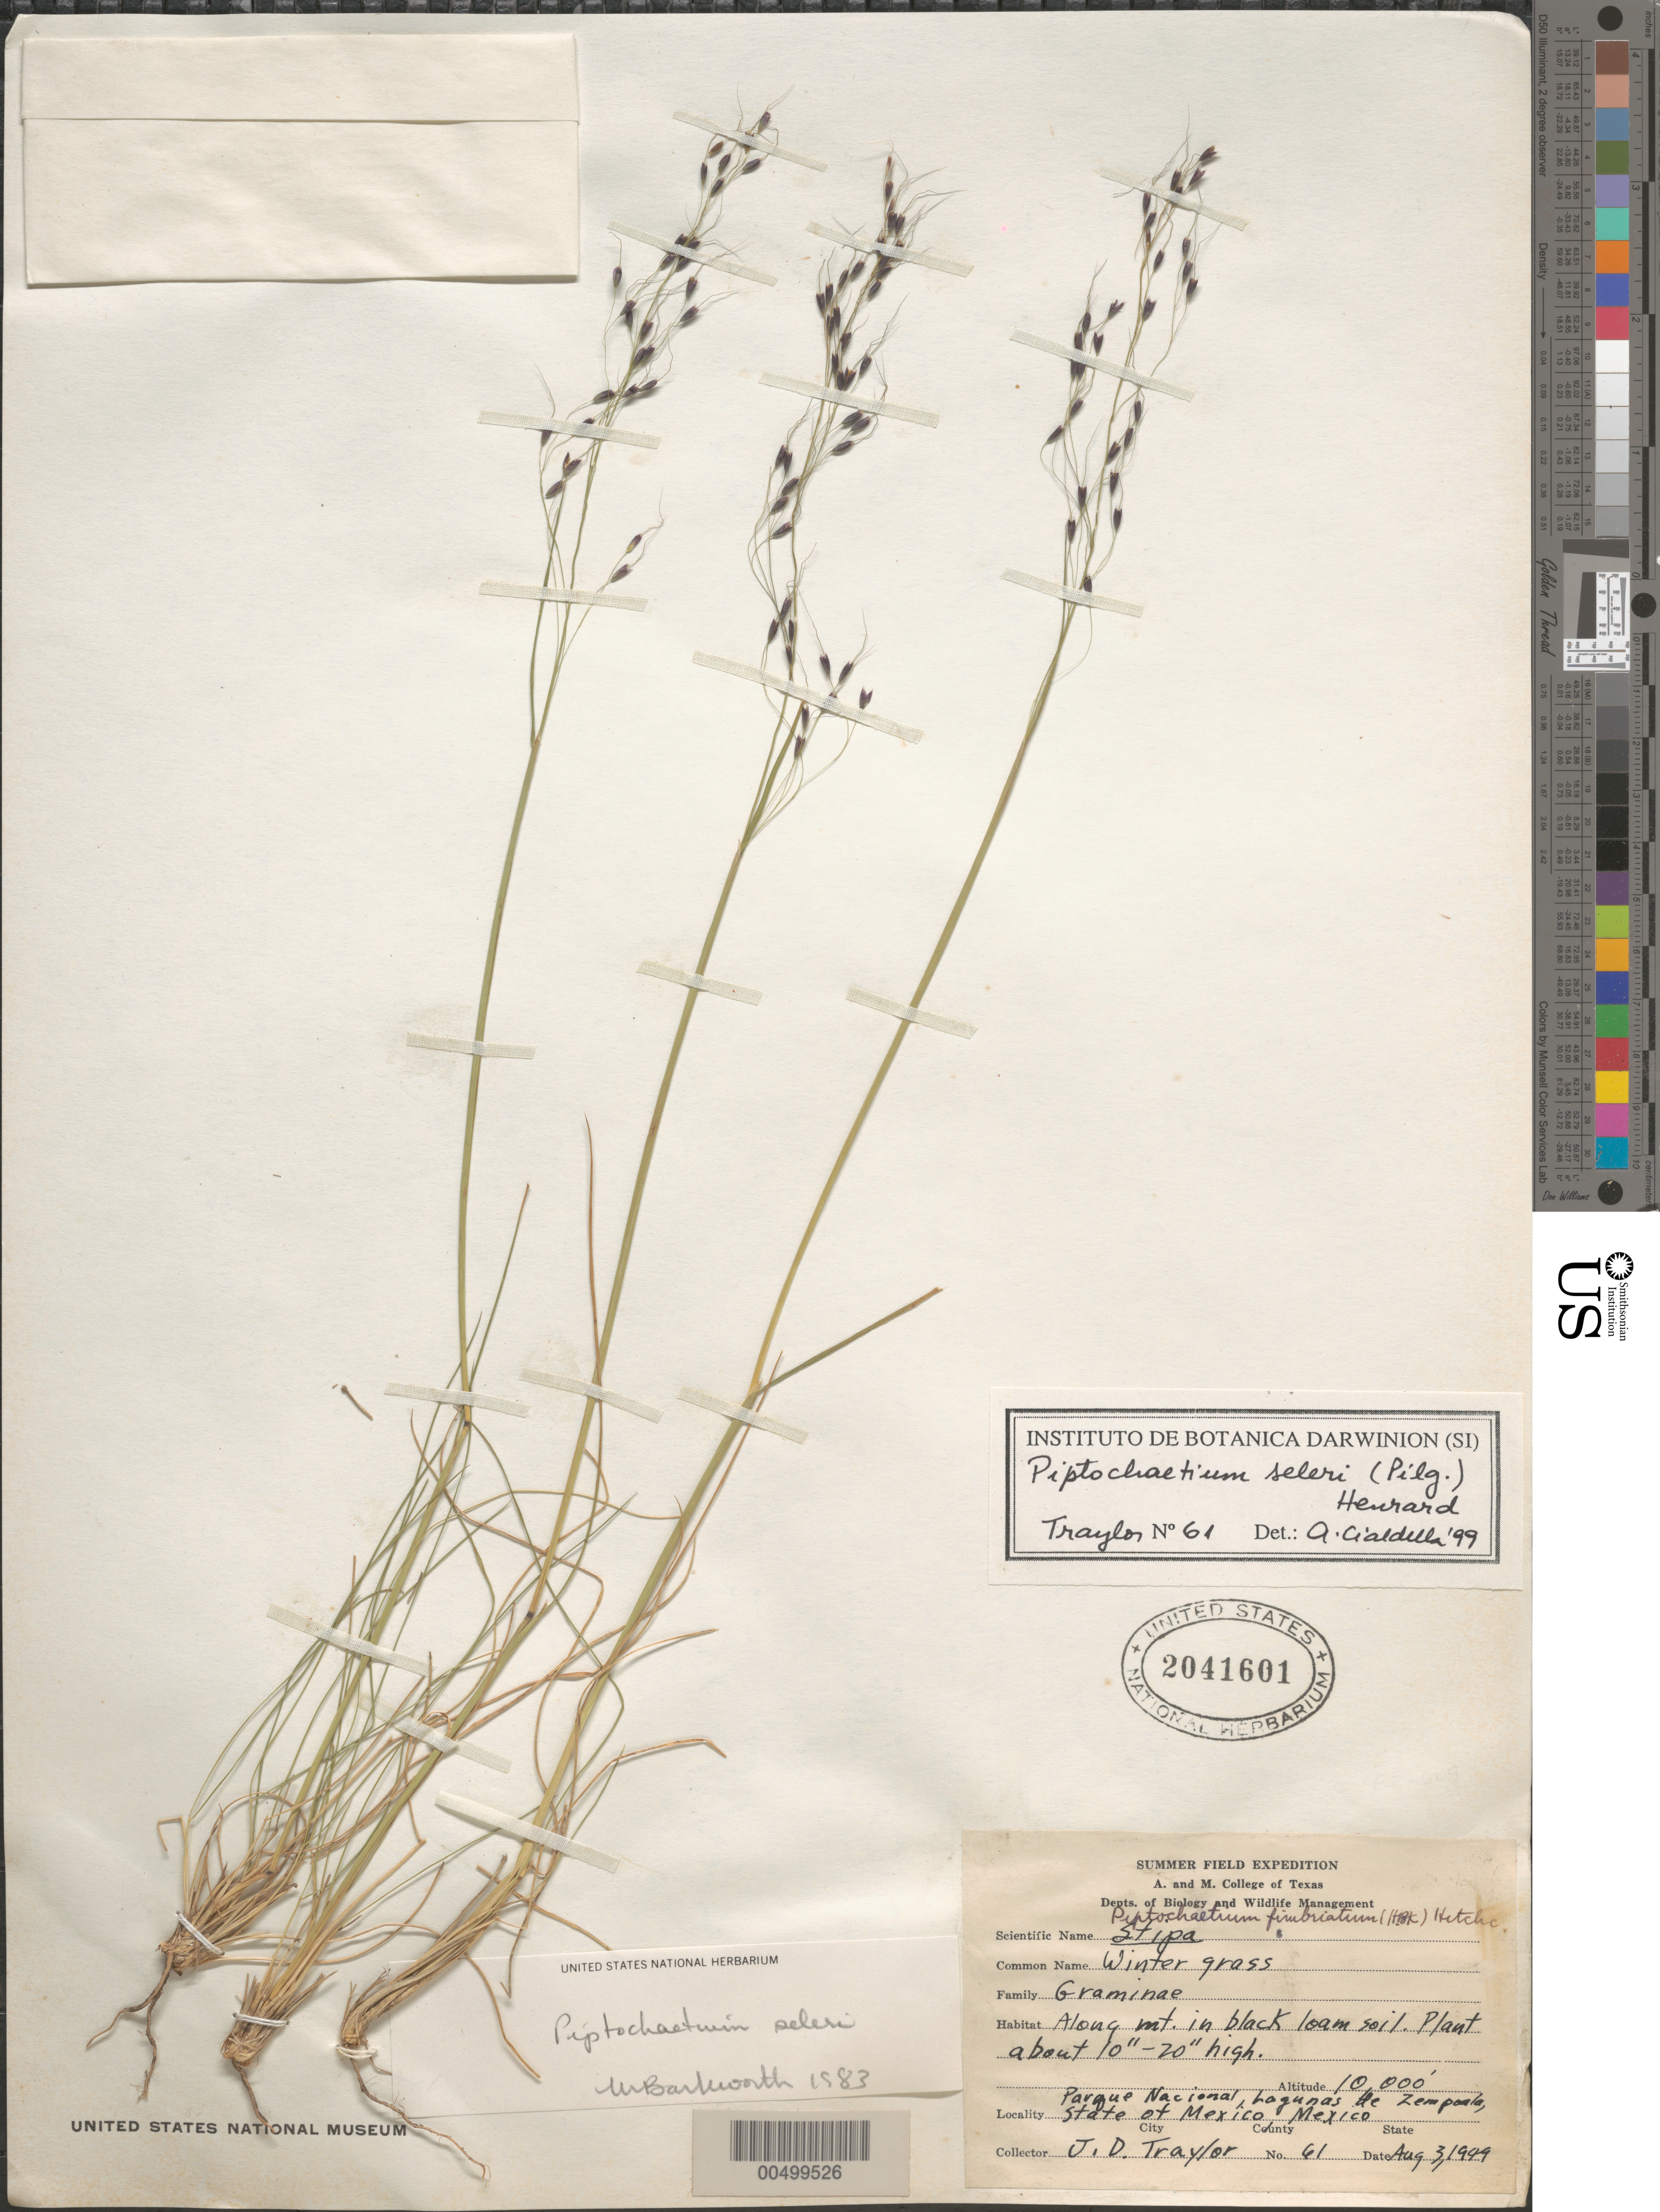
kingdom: Plantae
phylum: Tracheophyta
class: Liliopsida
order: Poales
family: Poaceae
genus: Piptochaetium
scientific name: Piptochaetium seleri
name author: (Pilg.) Henr.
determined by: Barkworth, M. E.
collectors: J. Traylor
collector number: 61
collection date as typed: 3 Aug 1949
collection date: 1949-08-03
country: Mexico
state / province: México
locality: Parque Nacional, Lagunas de Zempoala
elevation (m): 3048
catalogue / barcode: US 2041601